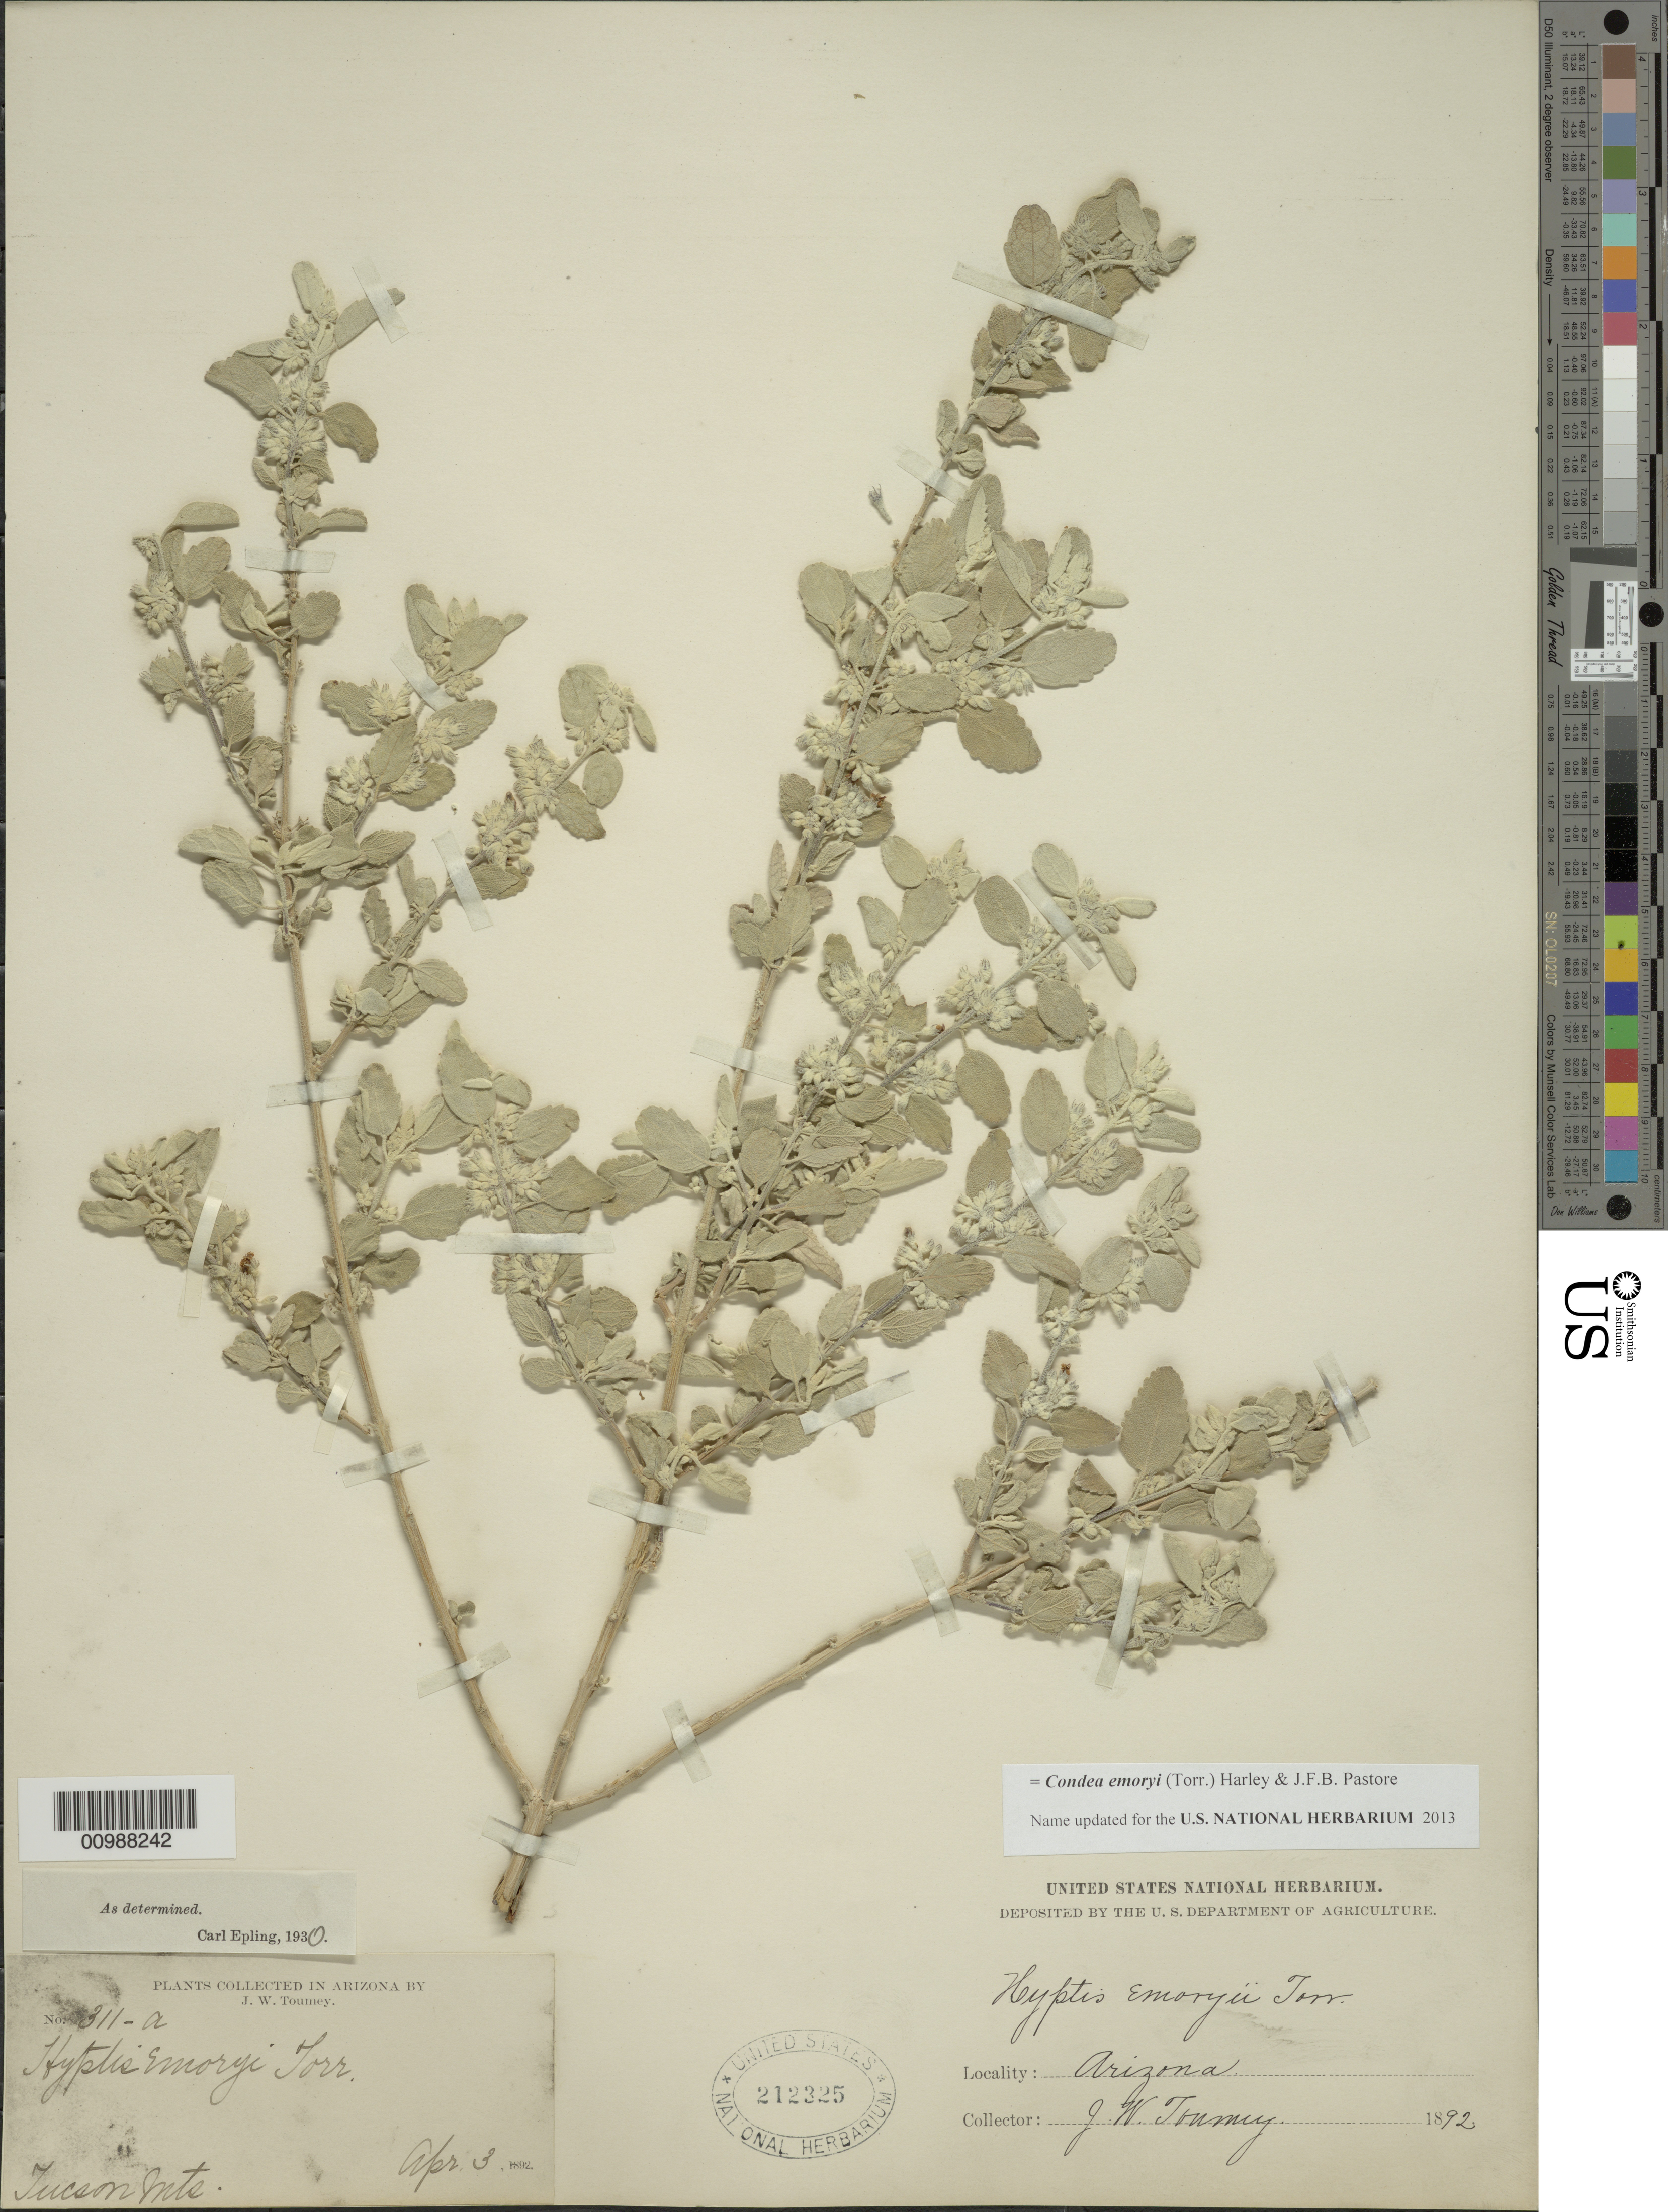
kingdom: Plantae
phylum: Tracheophyta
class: Magnoliopsida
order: Lamiales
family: Lamiaceae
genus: Condea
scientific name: Condea emoryi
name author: (Torr.) Harley & J.F.B. Pastore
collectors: J. W. Toumey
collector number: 311A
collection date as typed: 03 Apr 1892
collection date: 1892-04-03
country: United States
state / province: Arizona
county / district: Pima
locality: Tucson Mountains.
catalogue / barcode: US 212325